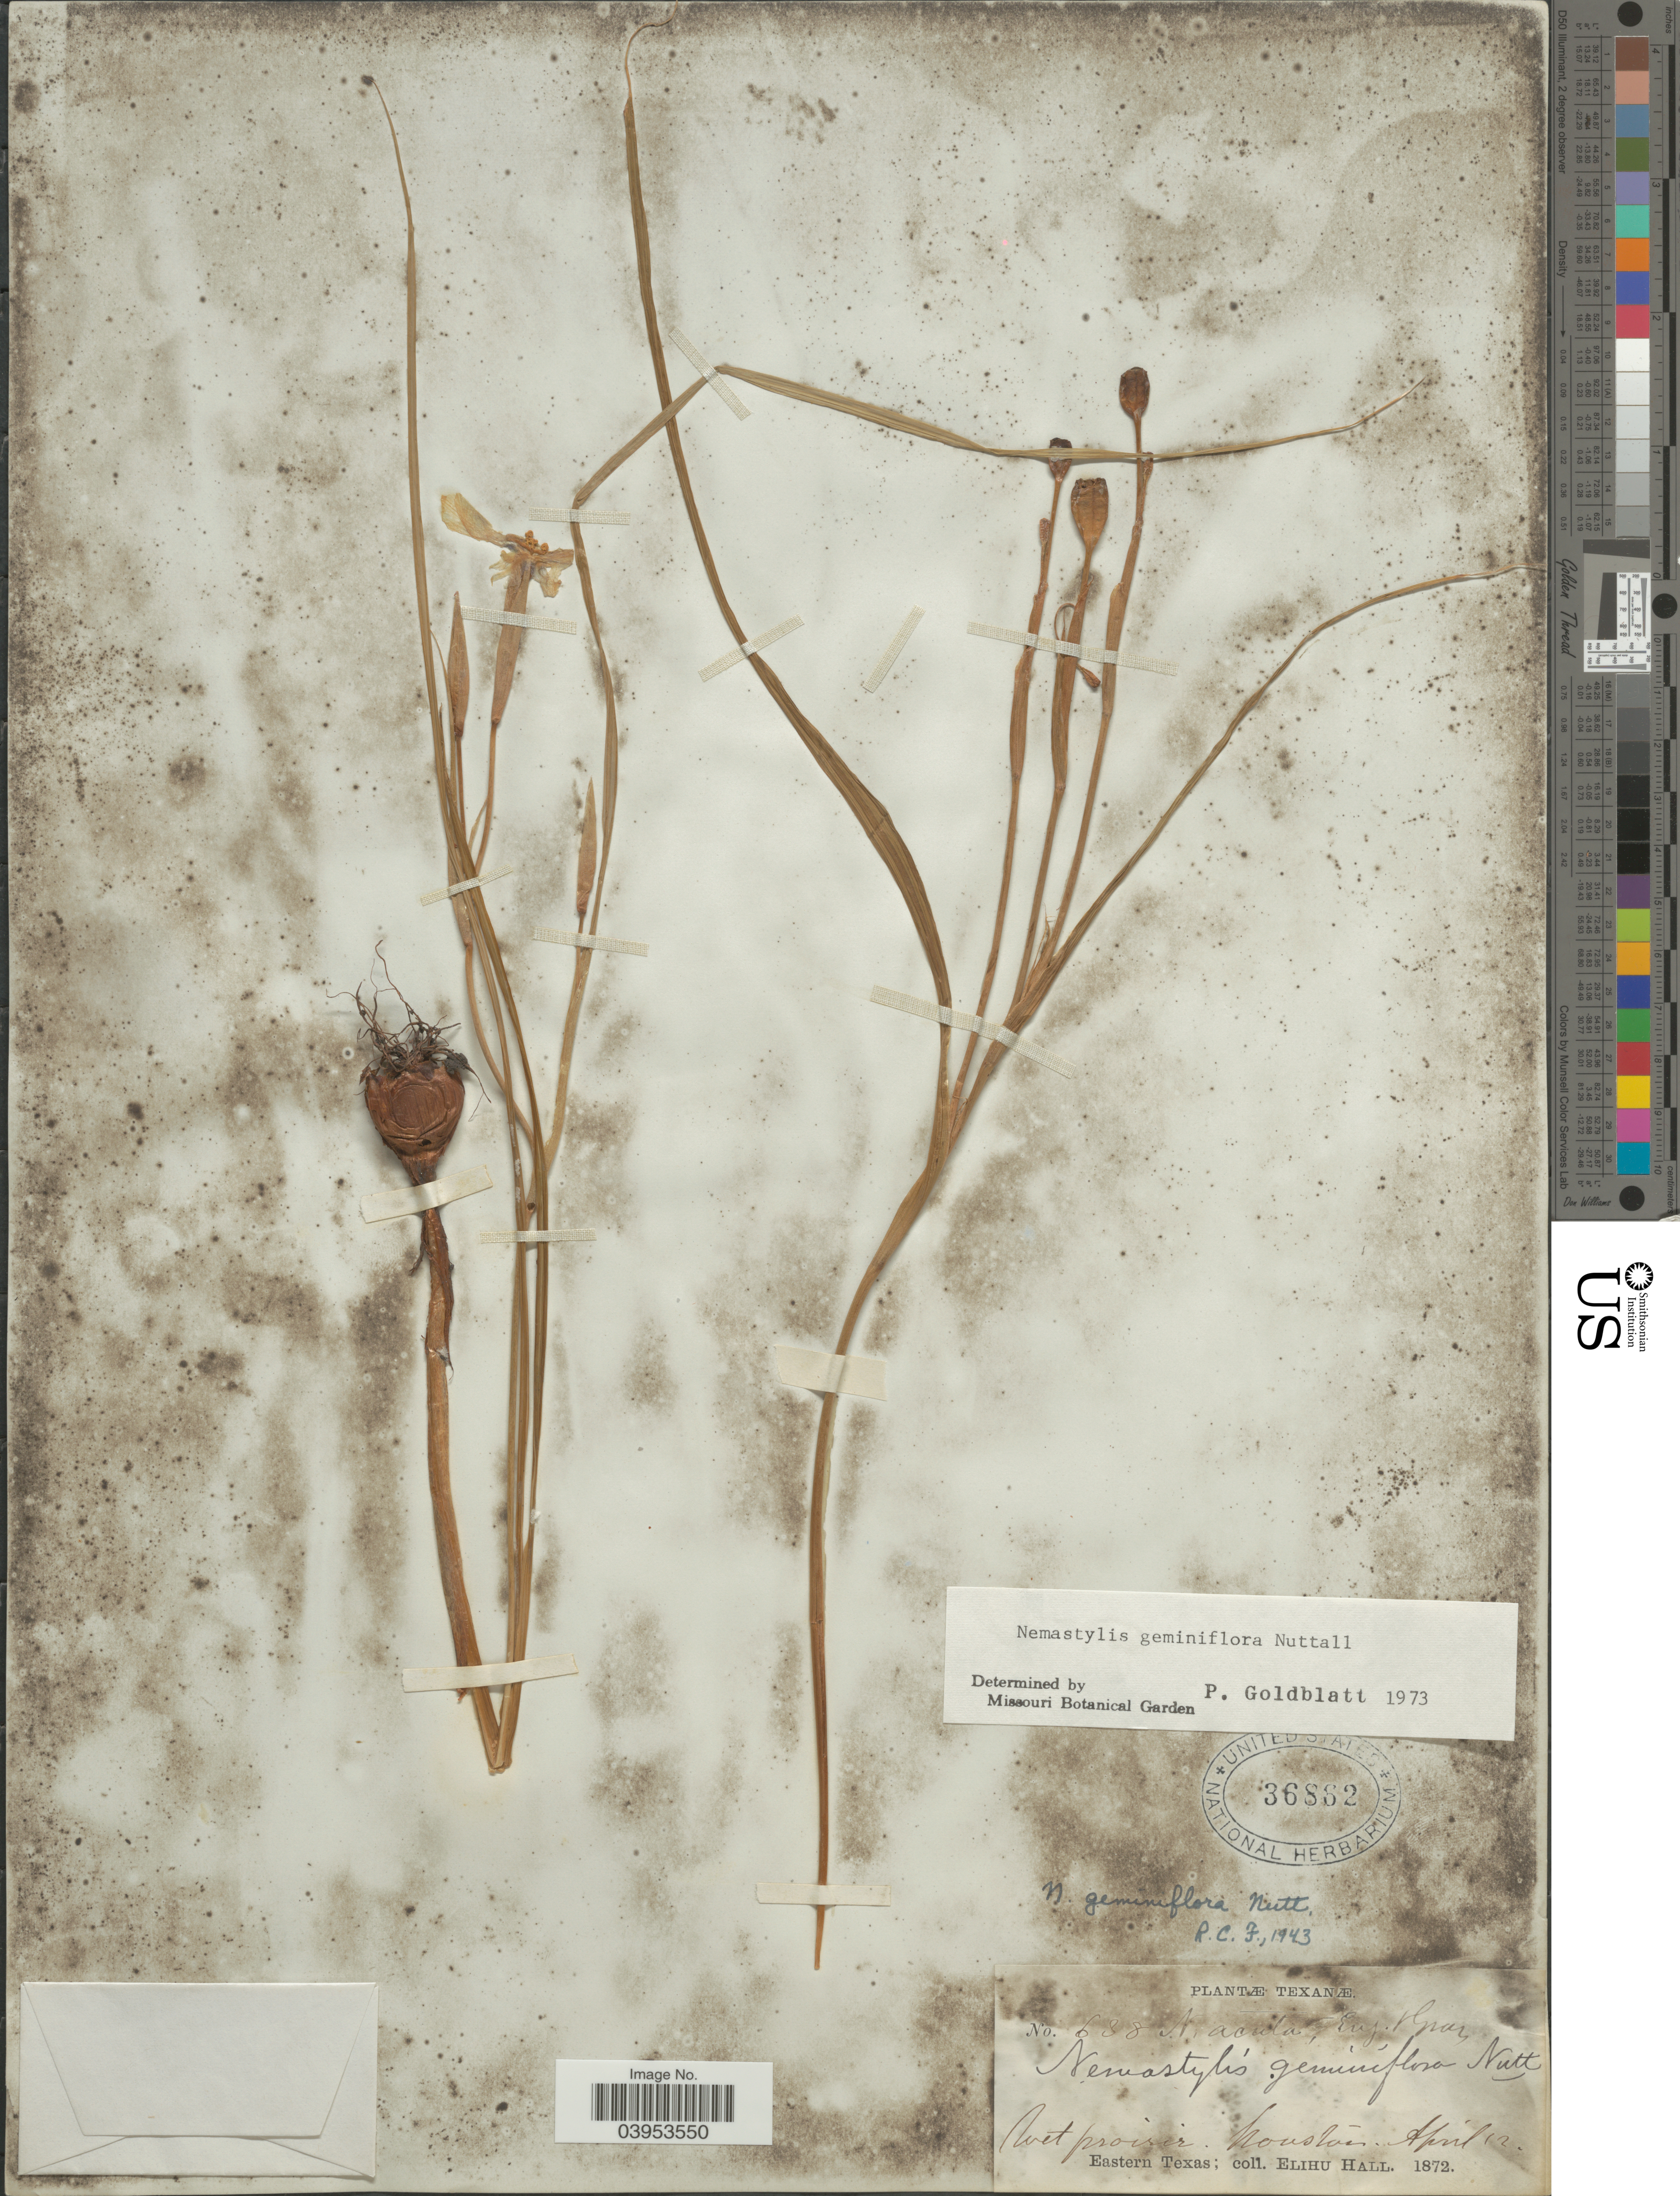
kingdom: Plantae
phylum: Tracheophyta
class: Liliopsida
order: Asparagales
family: Iridaceae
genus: Nemastylis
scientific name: Nemastylis geminiflora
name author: Nutt.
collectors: E. Hall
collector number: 638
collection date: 1872-04-12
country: United States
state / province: Texas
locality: Houston. Eastern Texas.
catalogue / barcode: US 36862